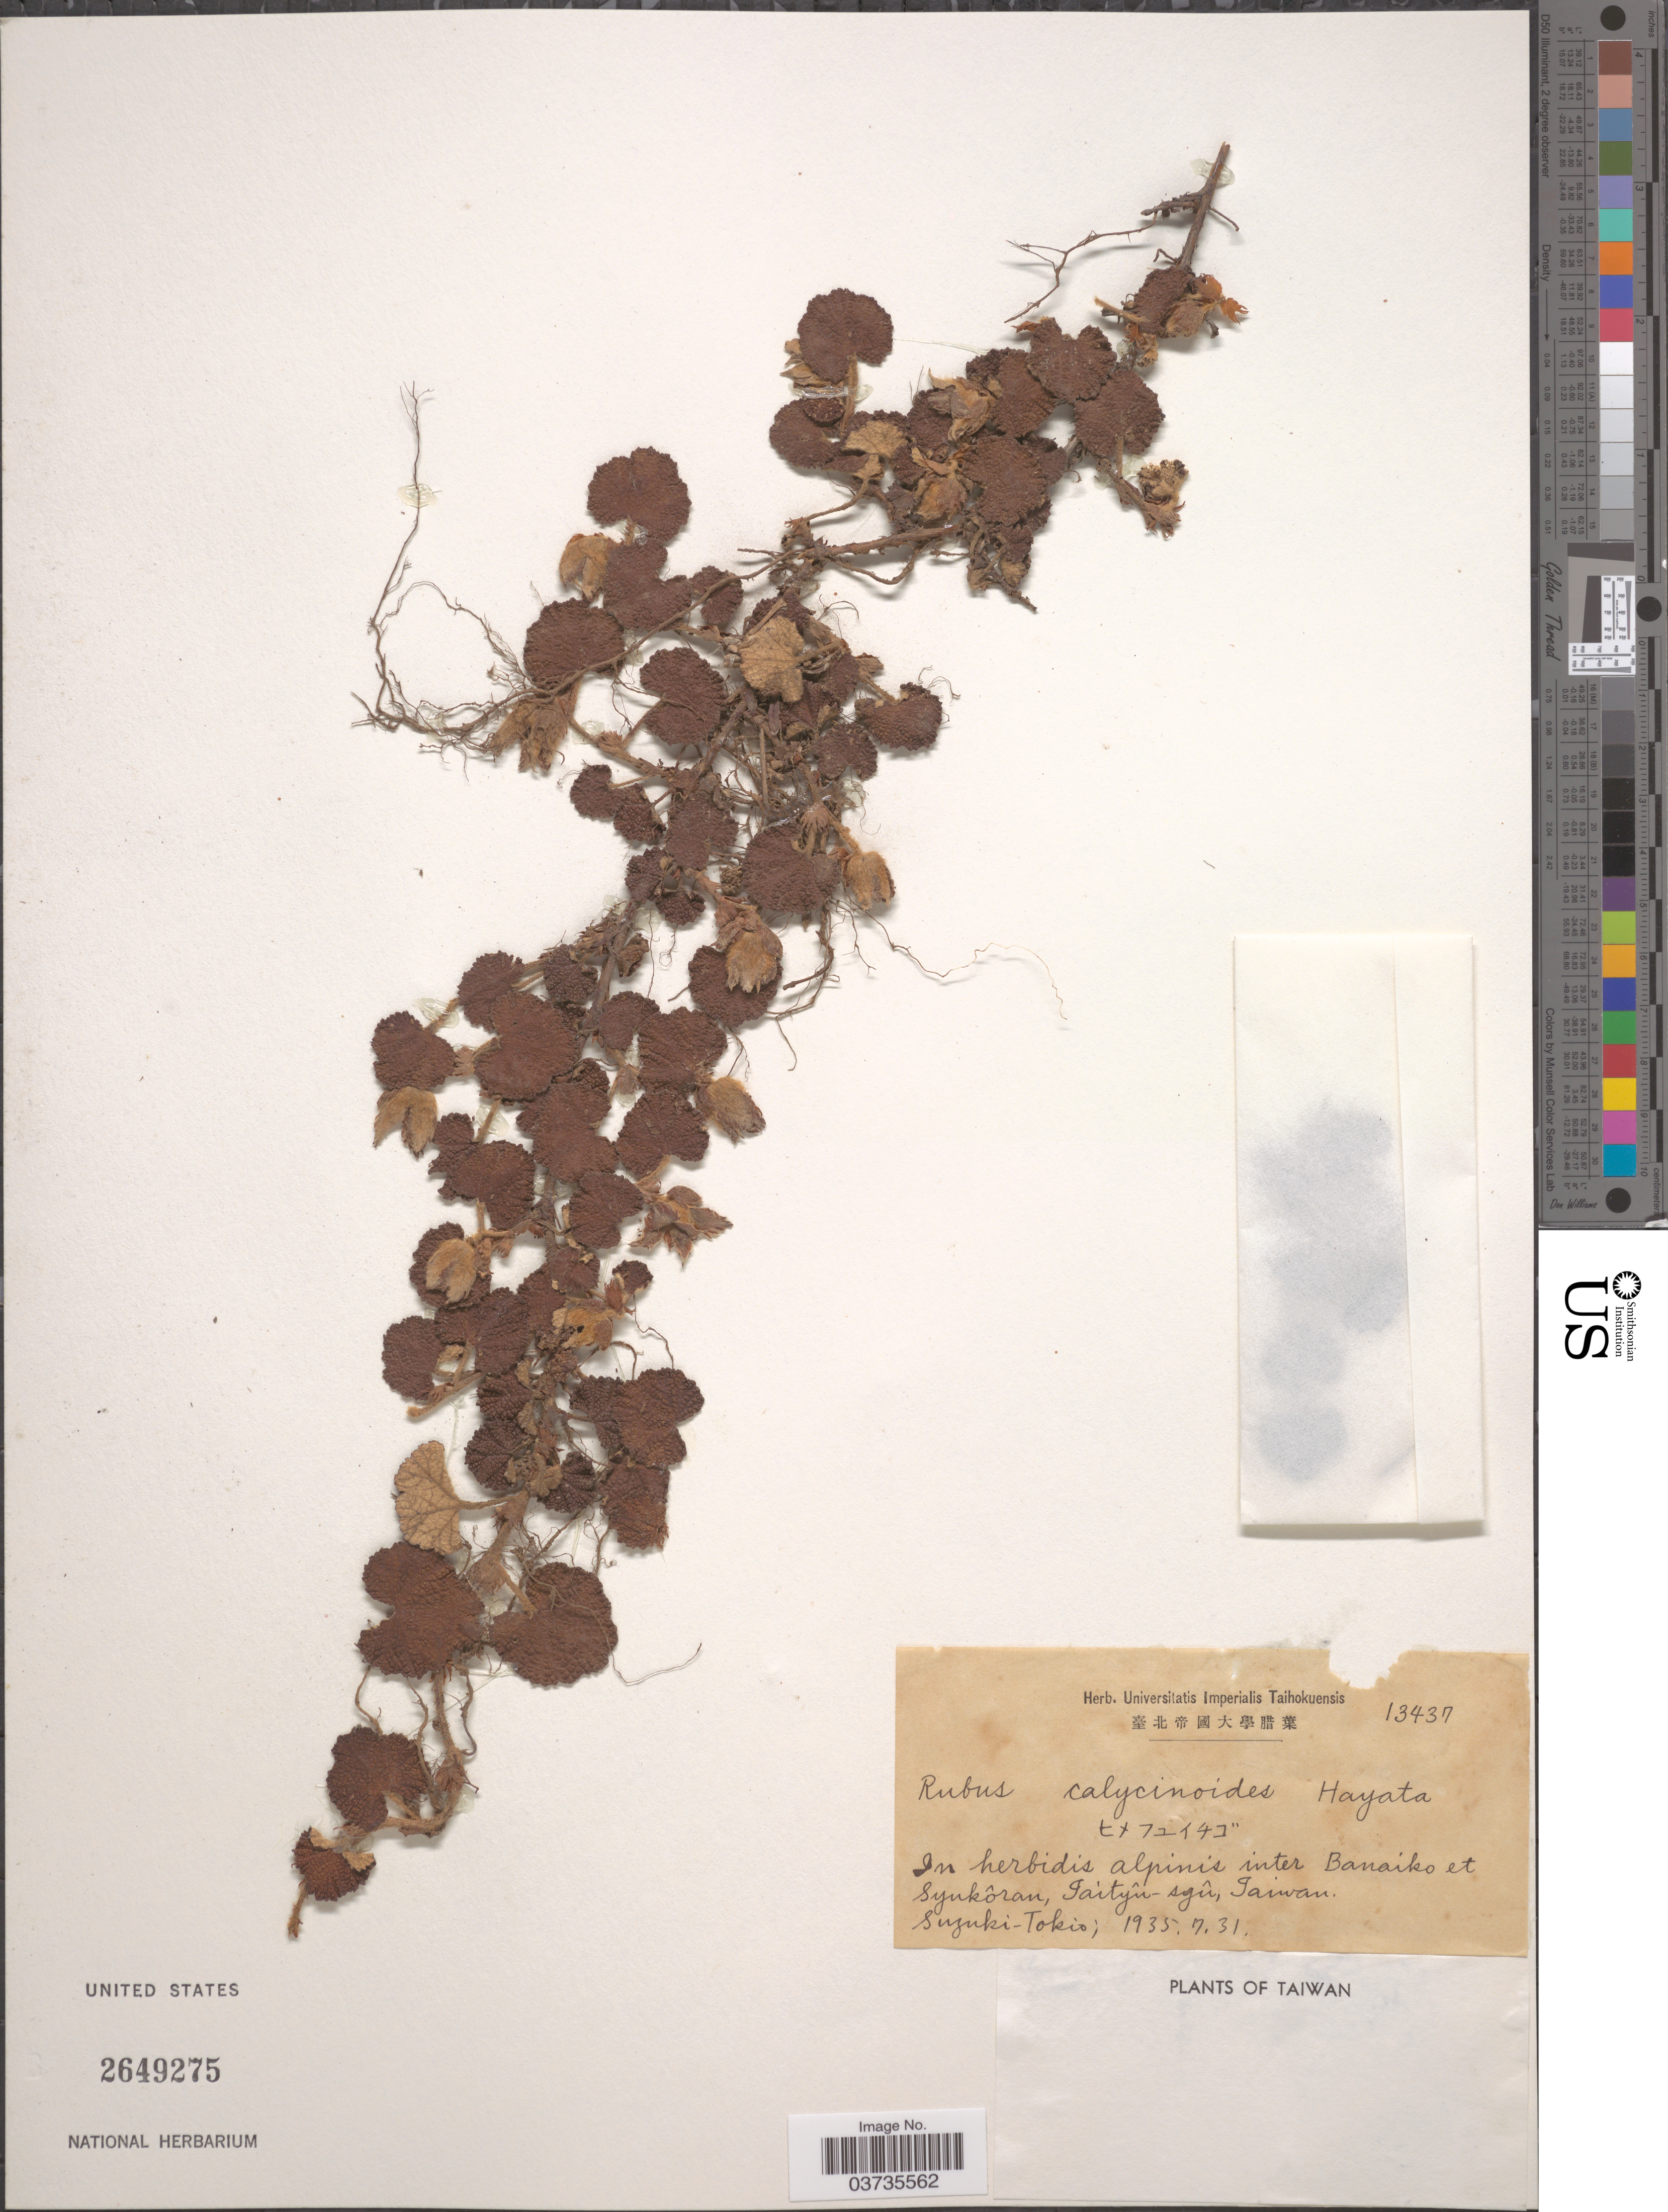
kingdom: Plantae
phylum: Tracheophyta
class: Magnoliopsida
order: Rosales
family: Rosaceae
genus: Rubus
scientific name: Rubus calycinoides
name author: Hayata ex Koidz.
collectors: Suzuki-Tokio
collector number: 13437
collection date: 1935-07-31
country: Taiwan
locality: In herbidis alpinis inter Banaiko et Syukôran, Taityû-syû.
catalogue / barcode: US 2649275